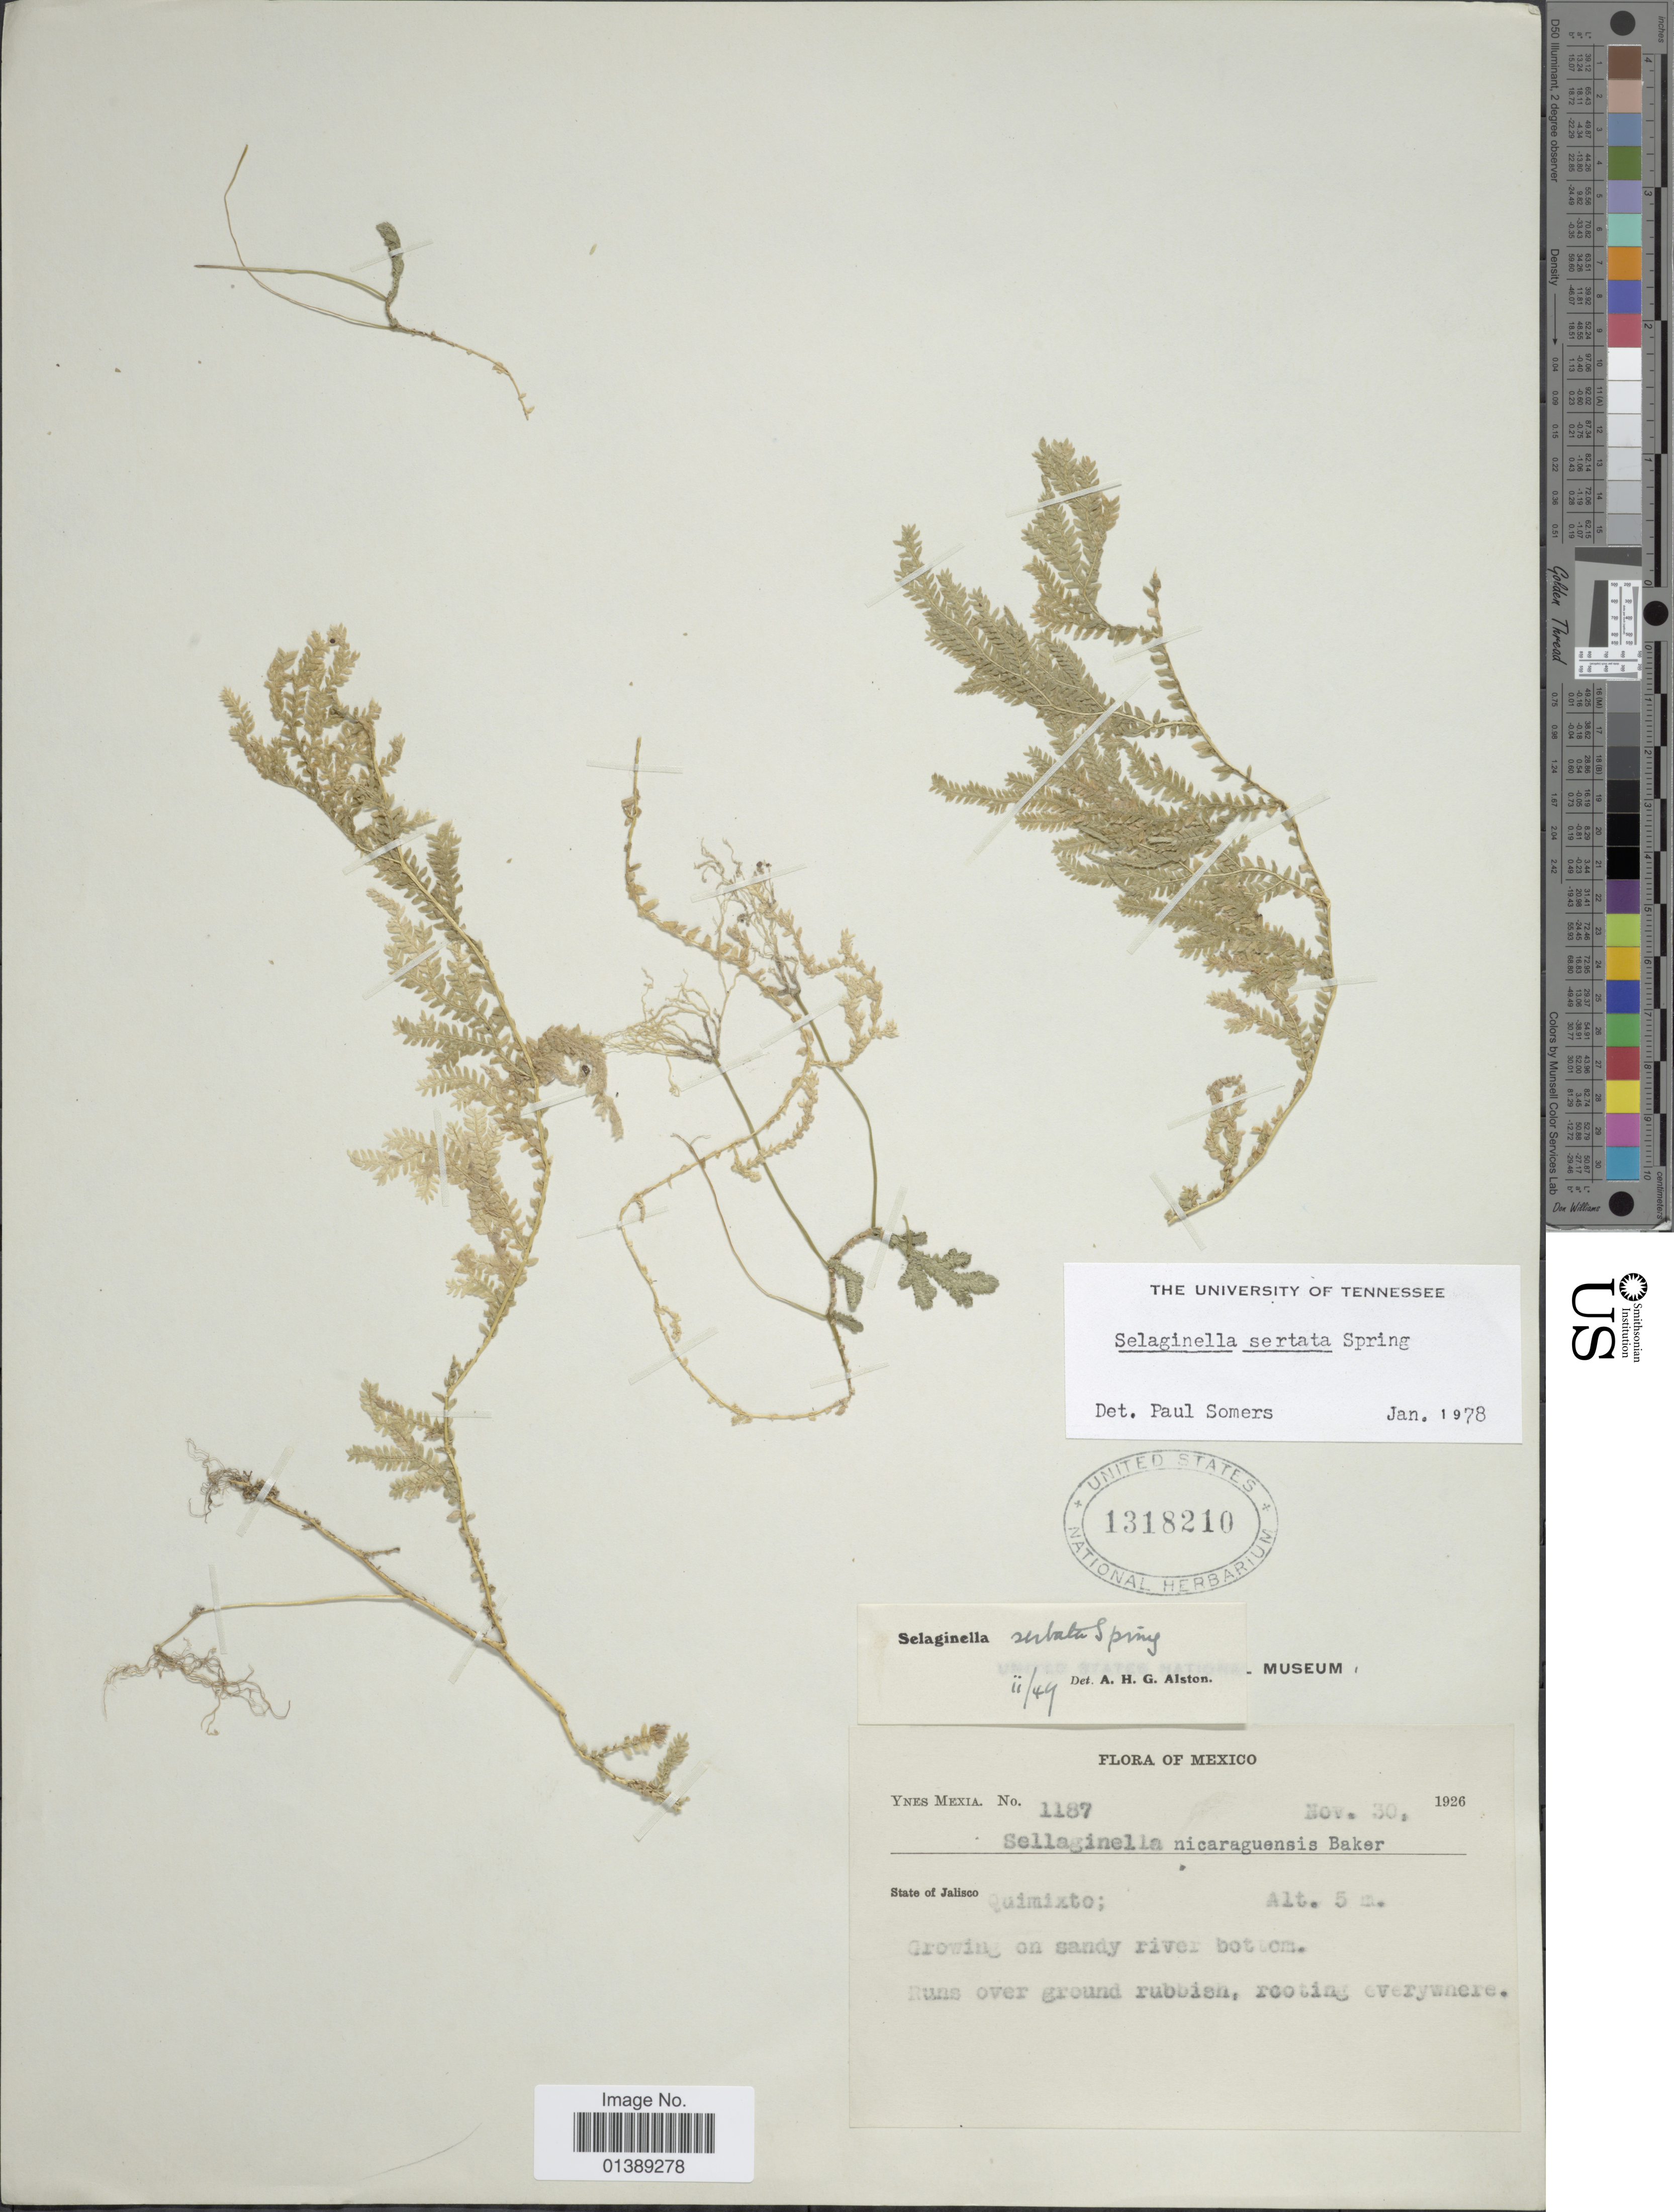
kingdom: Plantae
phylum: Tracheophyta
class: Lycopodiopsida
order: Selaginellales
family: Selaginellaceae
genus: Selaginella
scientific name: Selaginella sertata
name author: Spring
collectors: Y. Mexia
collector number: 1187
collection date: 1926-11-30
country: Mexico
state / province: Jalisco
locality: Quimixto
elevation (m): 5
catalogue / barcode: US 1318210